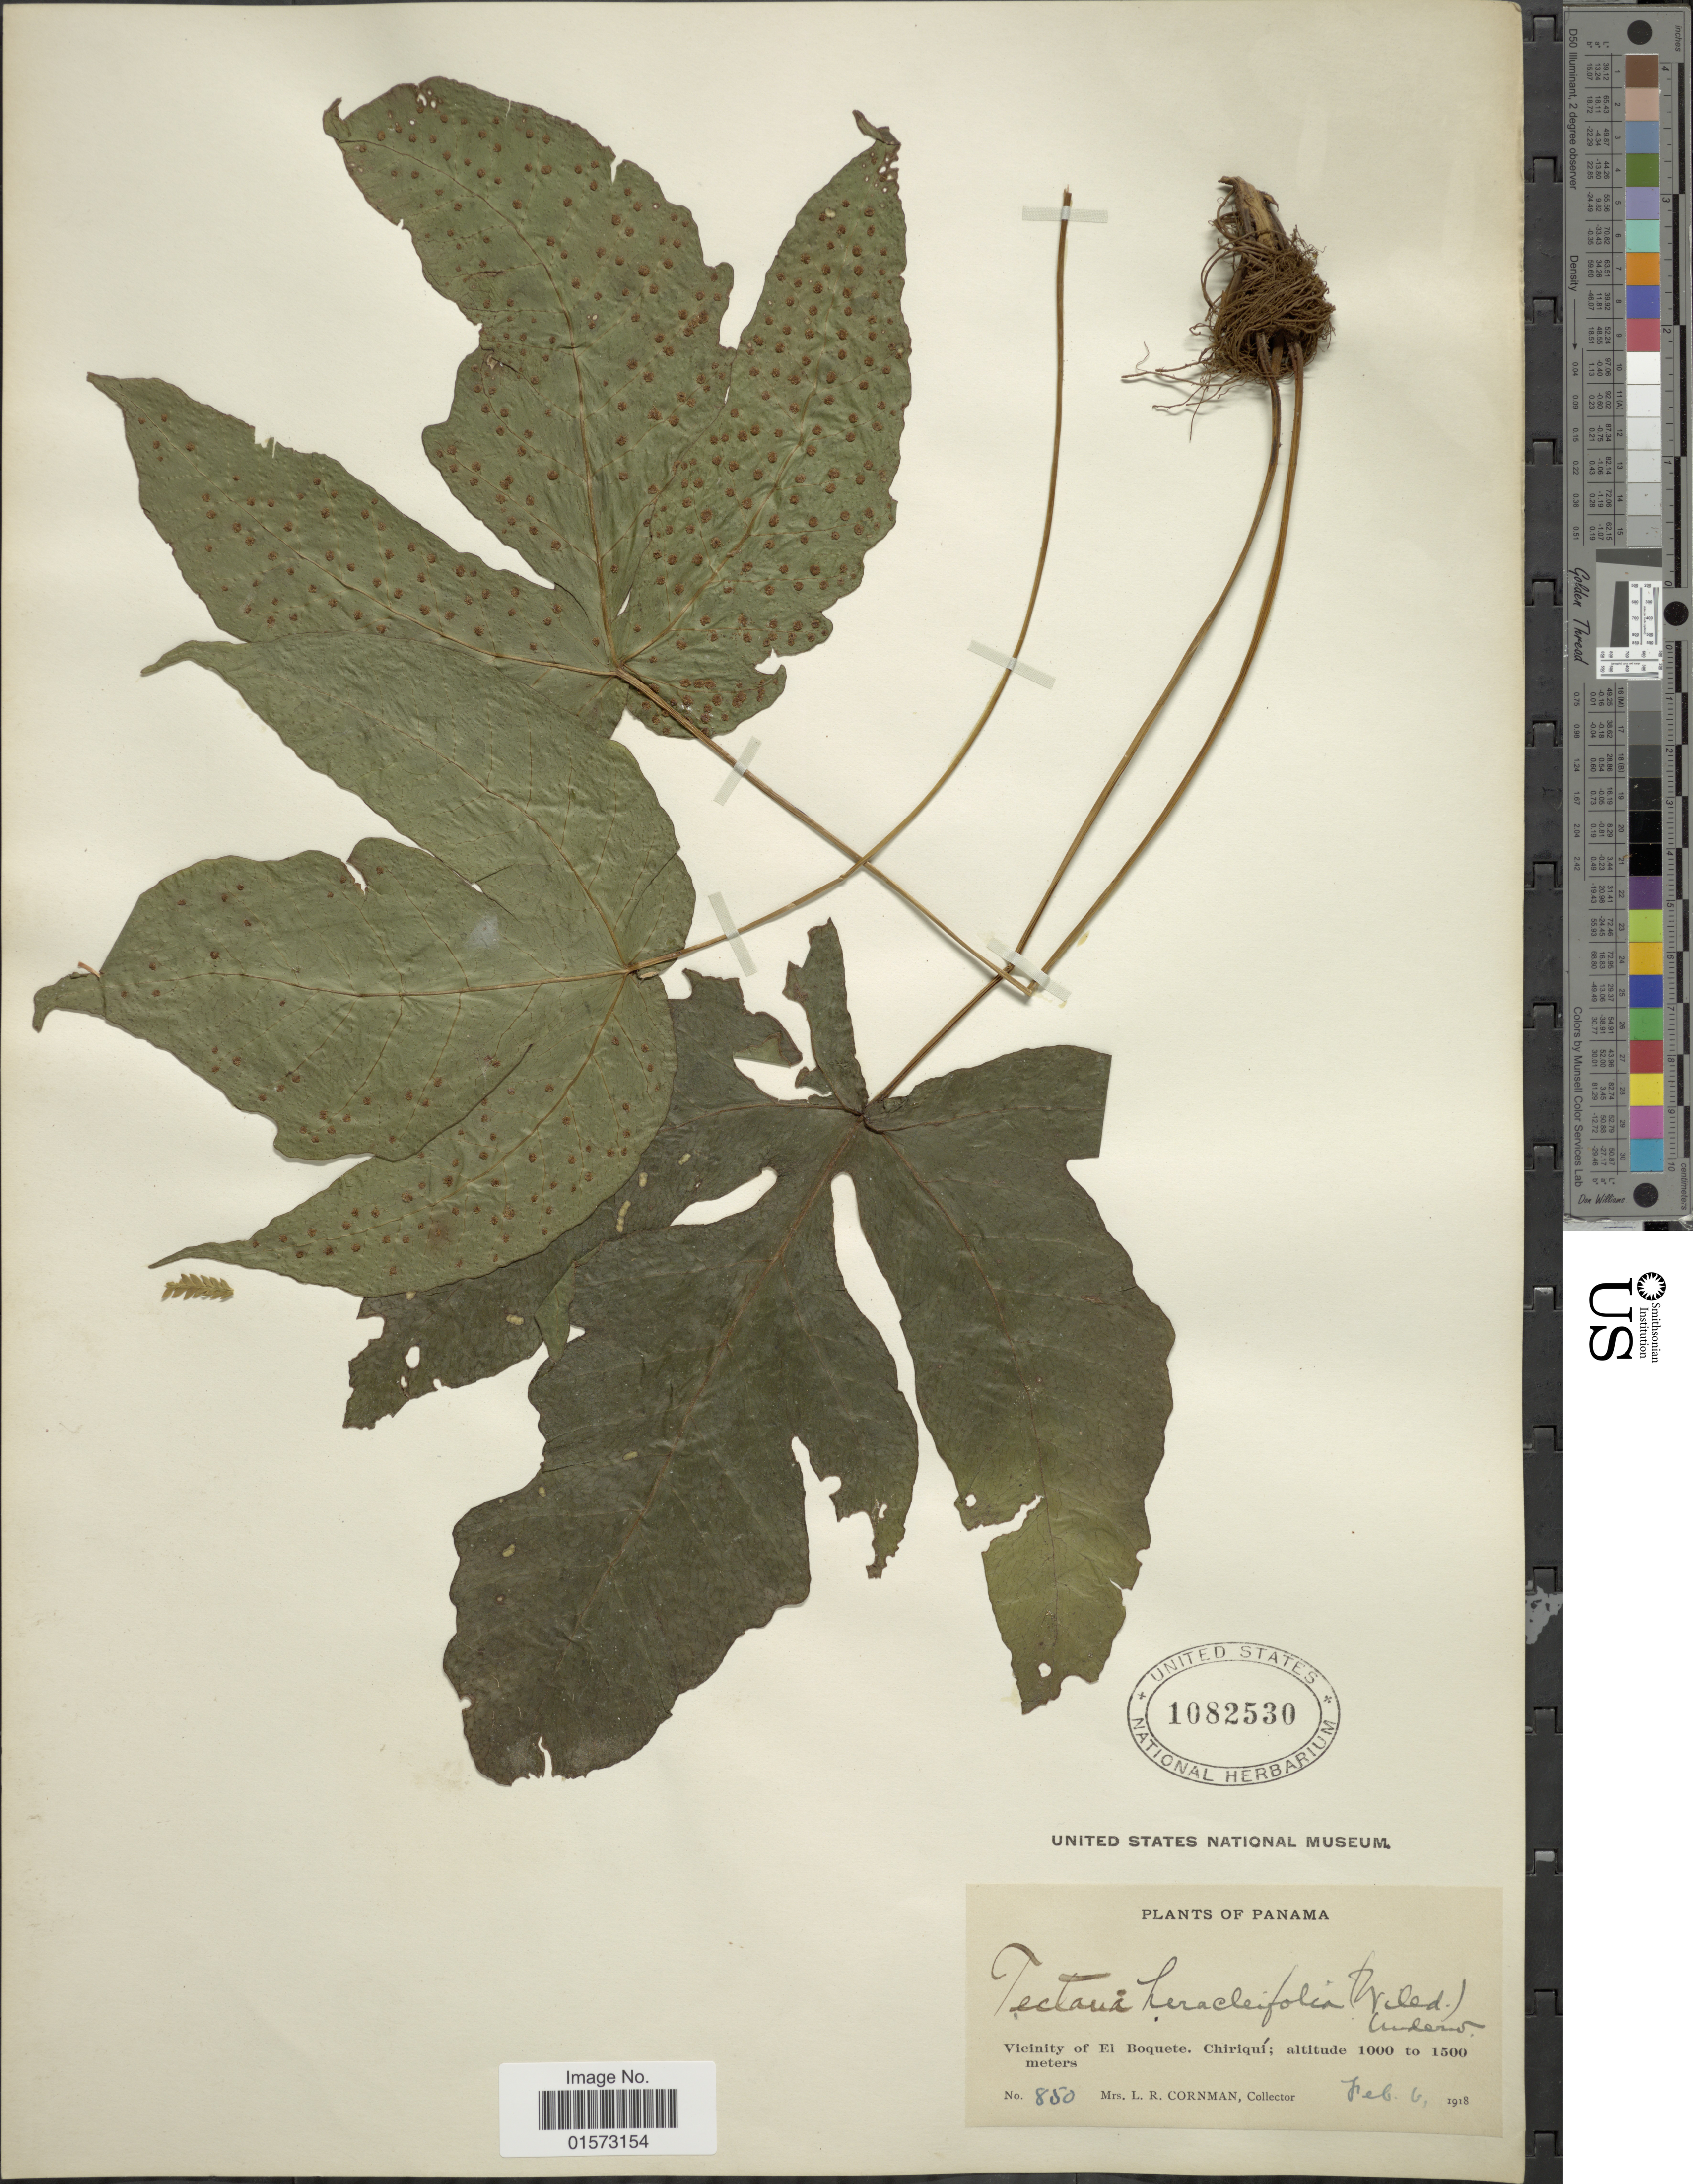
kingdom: Plantae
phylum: Tracheophyta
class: Polypodiopsida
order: Polypodiales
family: Tectariaceae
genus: Tectaria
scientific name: Tectaria heracleifolia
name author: (Willd.) Underw.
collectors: L. Cornman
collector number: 850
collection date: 1918-02-06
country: Panama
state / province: Chiriqui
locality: Vicinity of El Boquete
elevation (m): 1000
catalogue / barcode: US 1082530